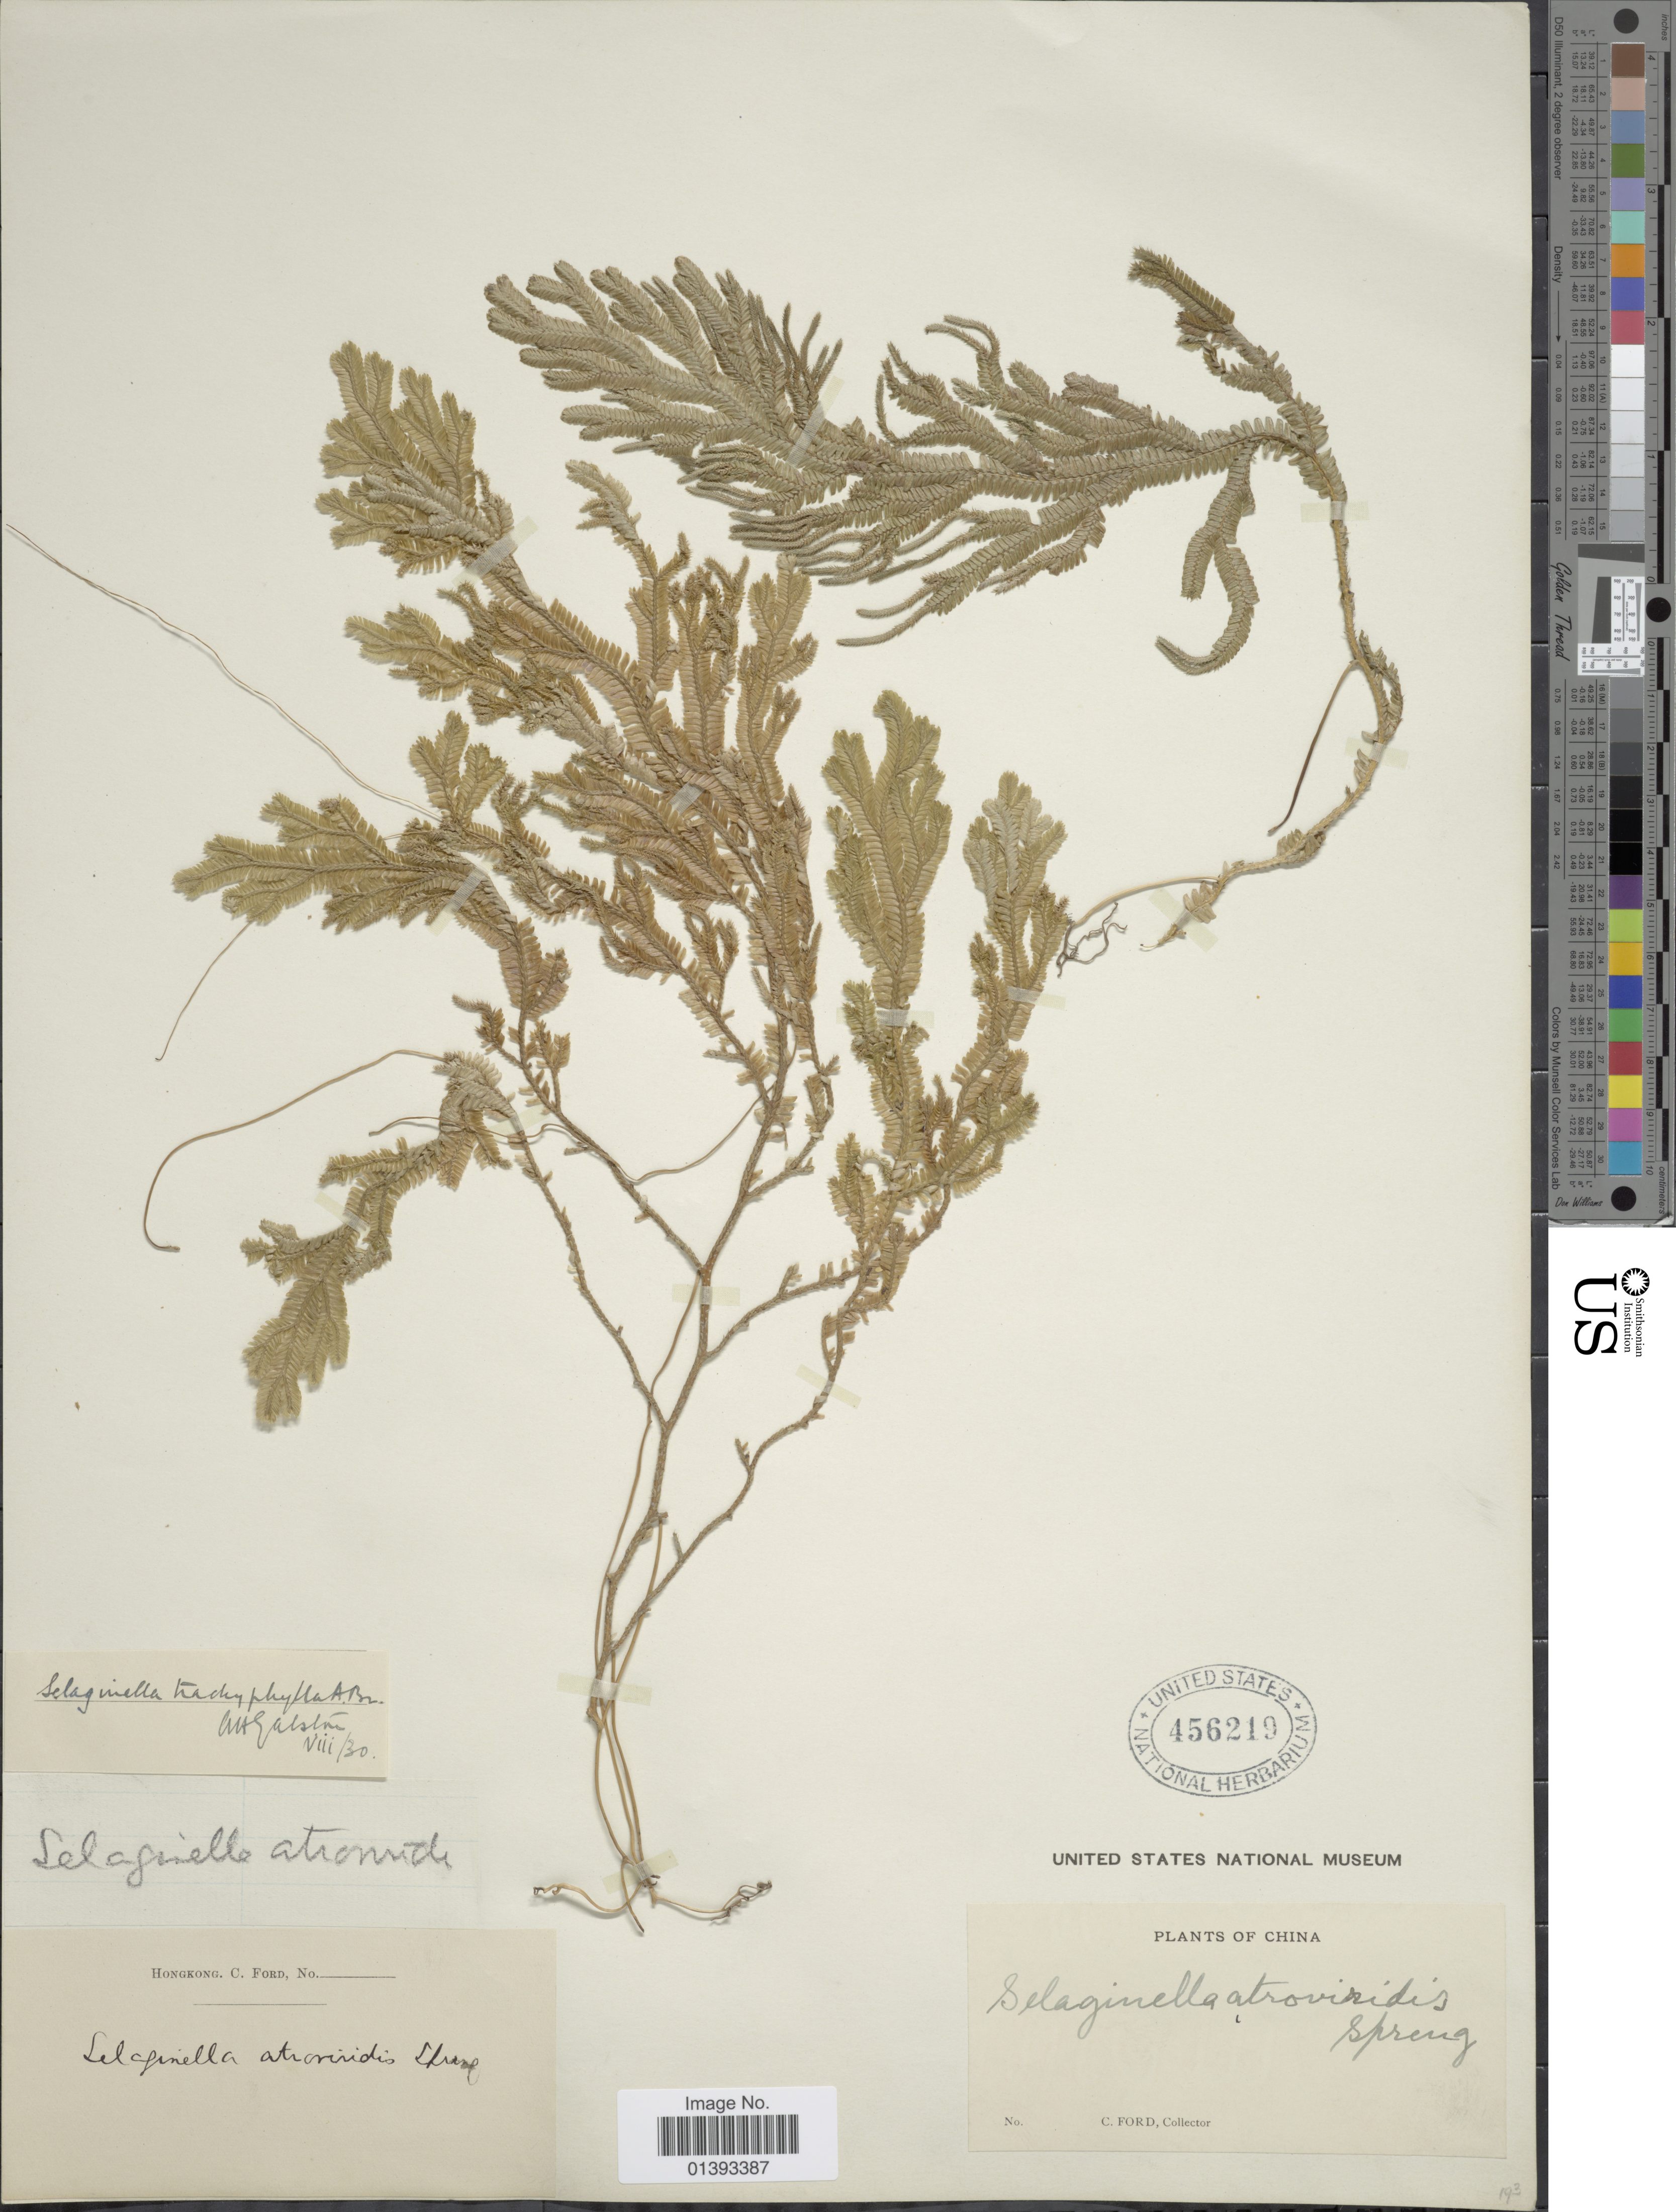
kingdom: Plantae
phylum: Tracheophyta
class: Lycopodiopsida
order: Selaginellales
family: Selaginellaceae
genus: Selaginella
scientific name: Selaginella trachyphylla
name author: A. Braun ex Hieron.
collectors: C. Ford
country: China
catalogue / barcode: US 456219